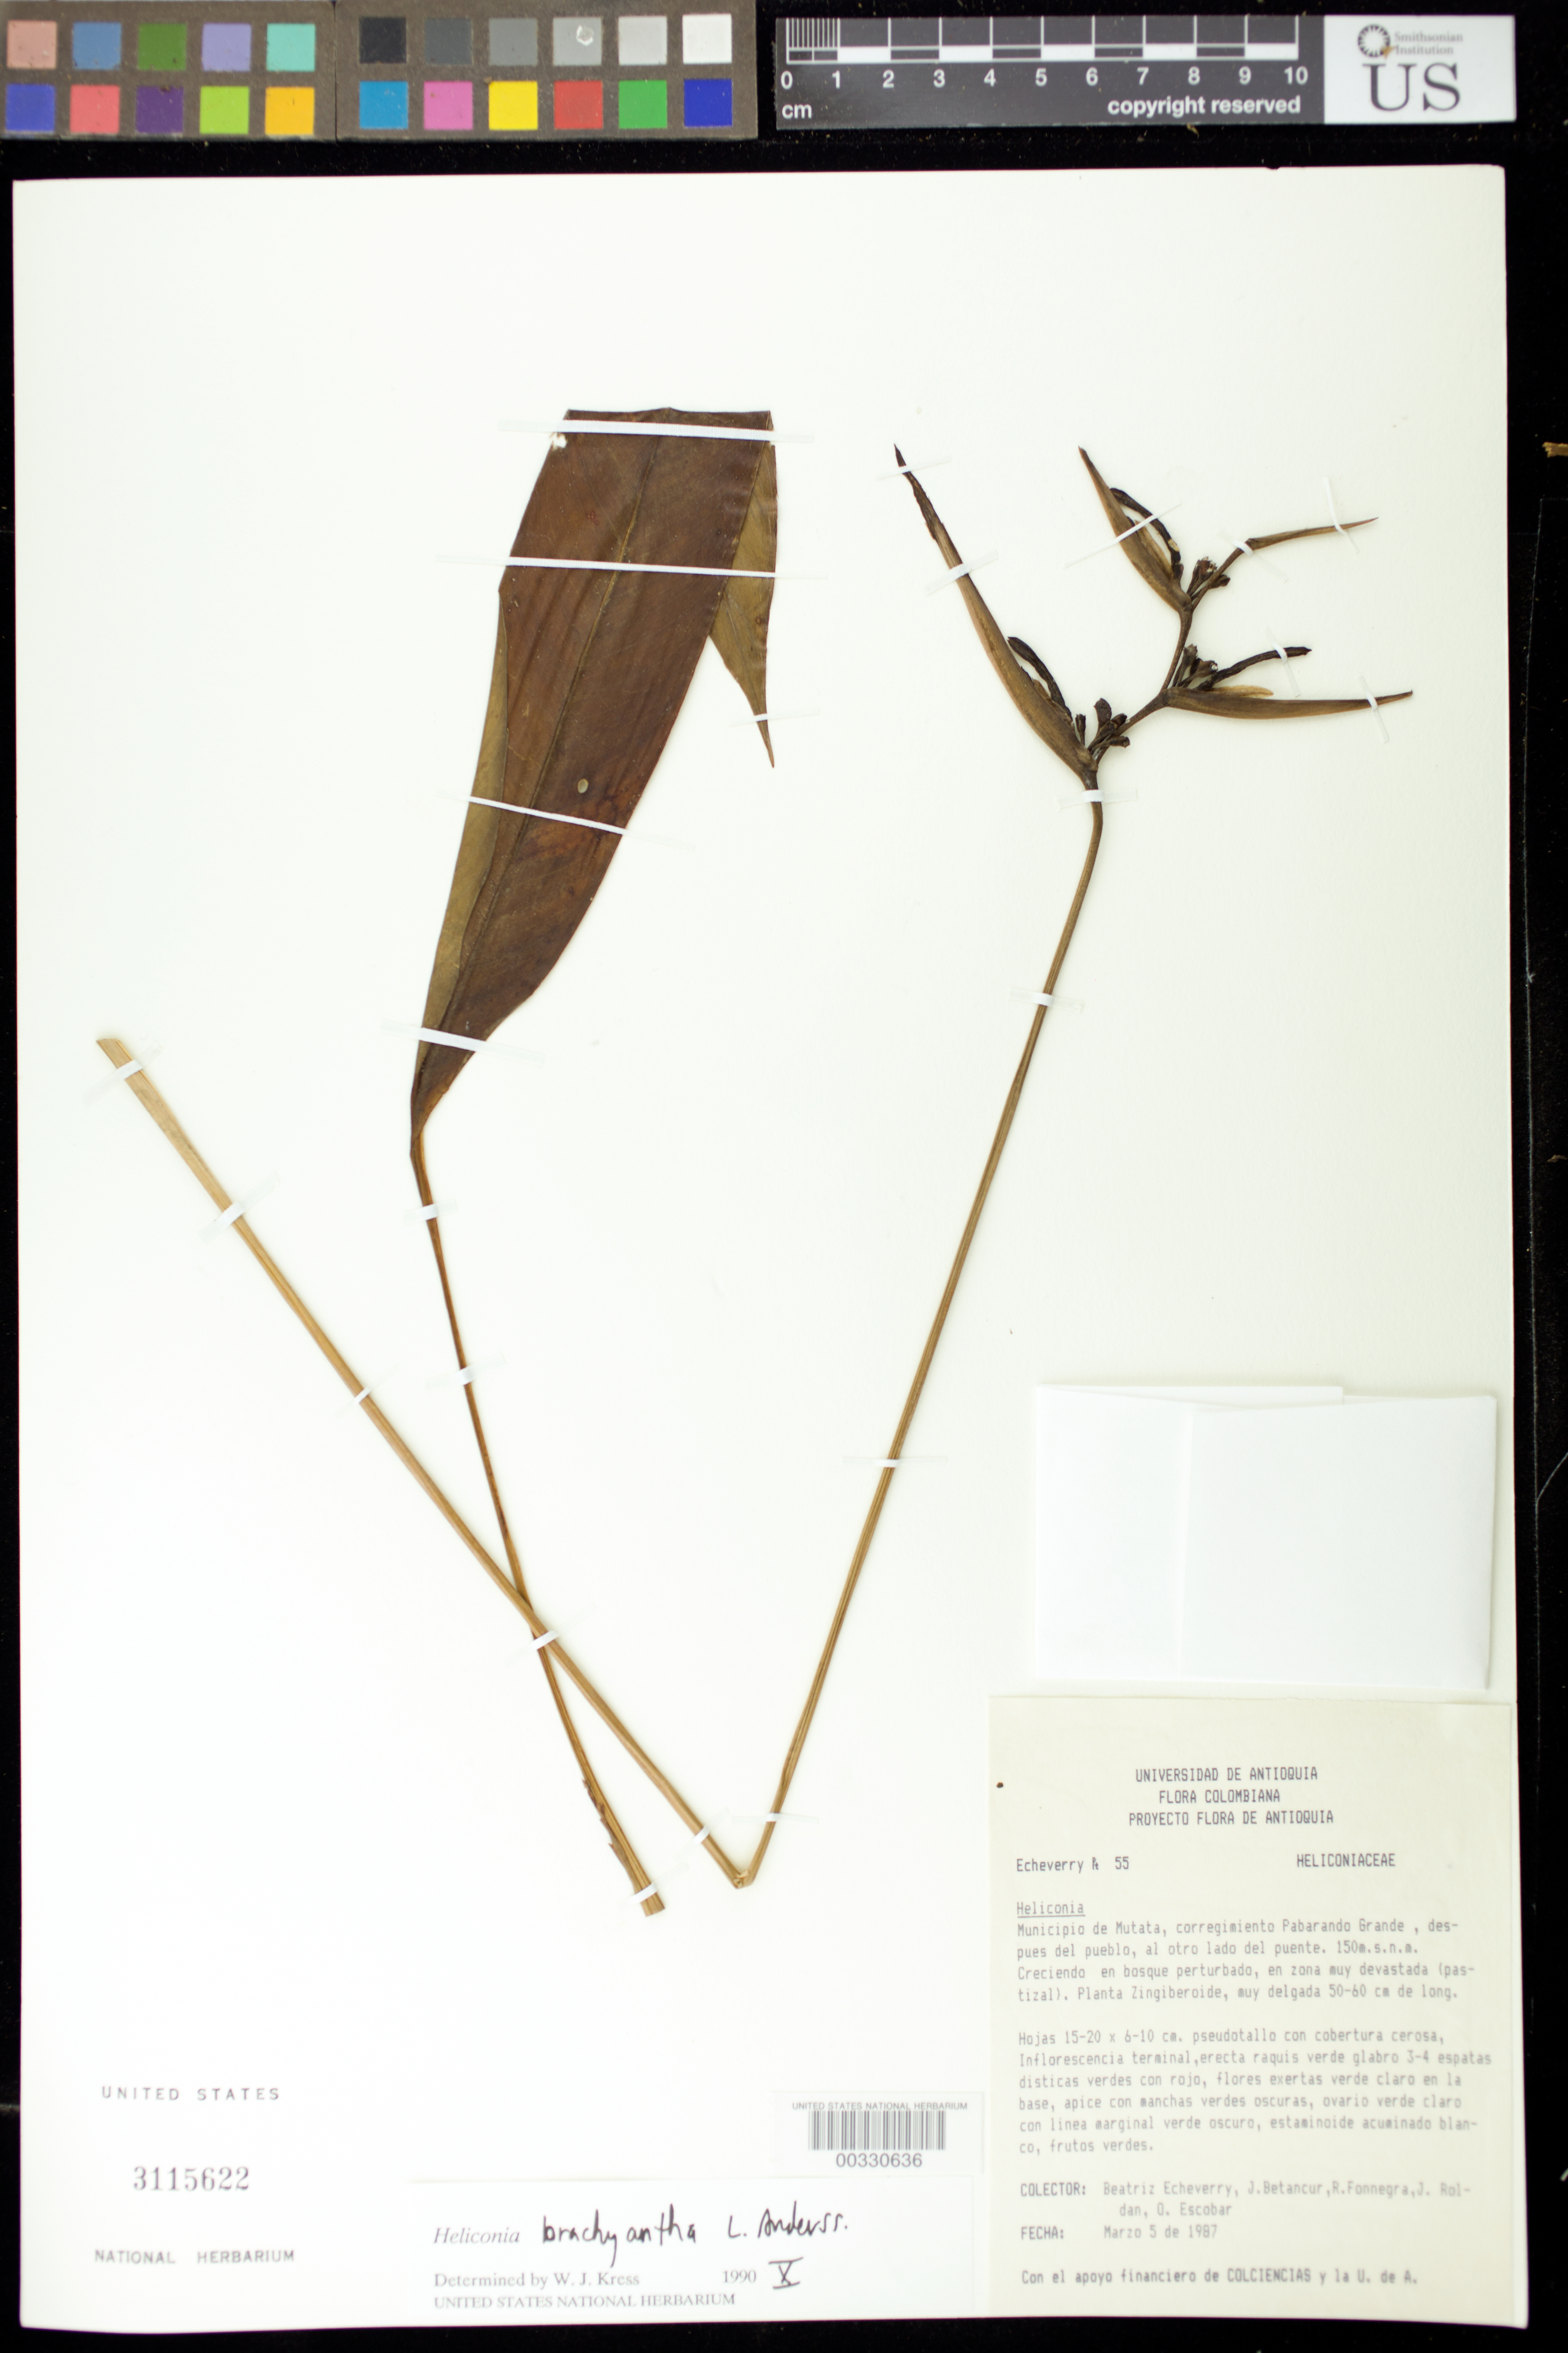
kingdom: Plantae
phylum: Tracheophyta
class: Liliopsida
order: Zingiberales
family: Heliconiaceae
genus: Heliconia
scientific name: Heliconia brachyantha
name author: L. Andersson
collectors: B. Echeverry, J. C. Betancur, R. Fonnegra G., F. J. Roldán & O. D. Escobar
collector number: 55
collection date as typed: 05 Mar 1987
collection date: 1987-03-05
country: Colombia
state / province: Antioquia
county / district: Mutatá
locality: Mun of Mutata, Corregimiento Pavarando Grande, despues del Pueblo, al otro Lado del Puente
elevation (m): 150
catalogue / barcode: US 3115622